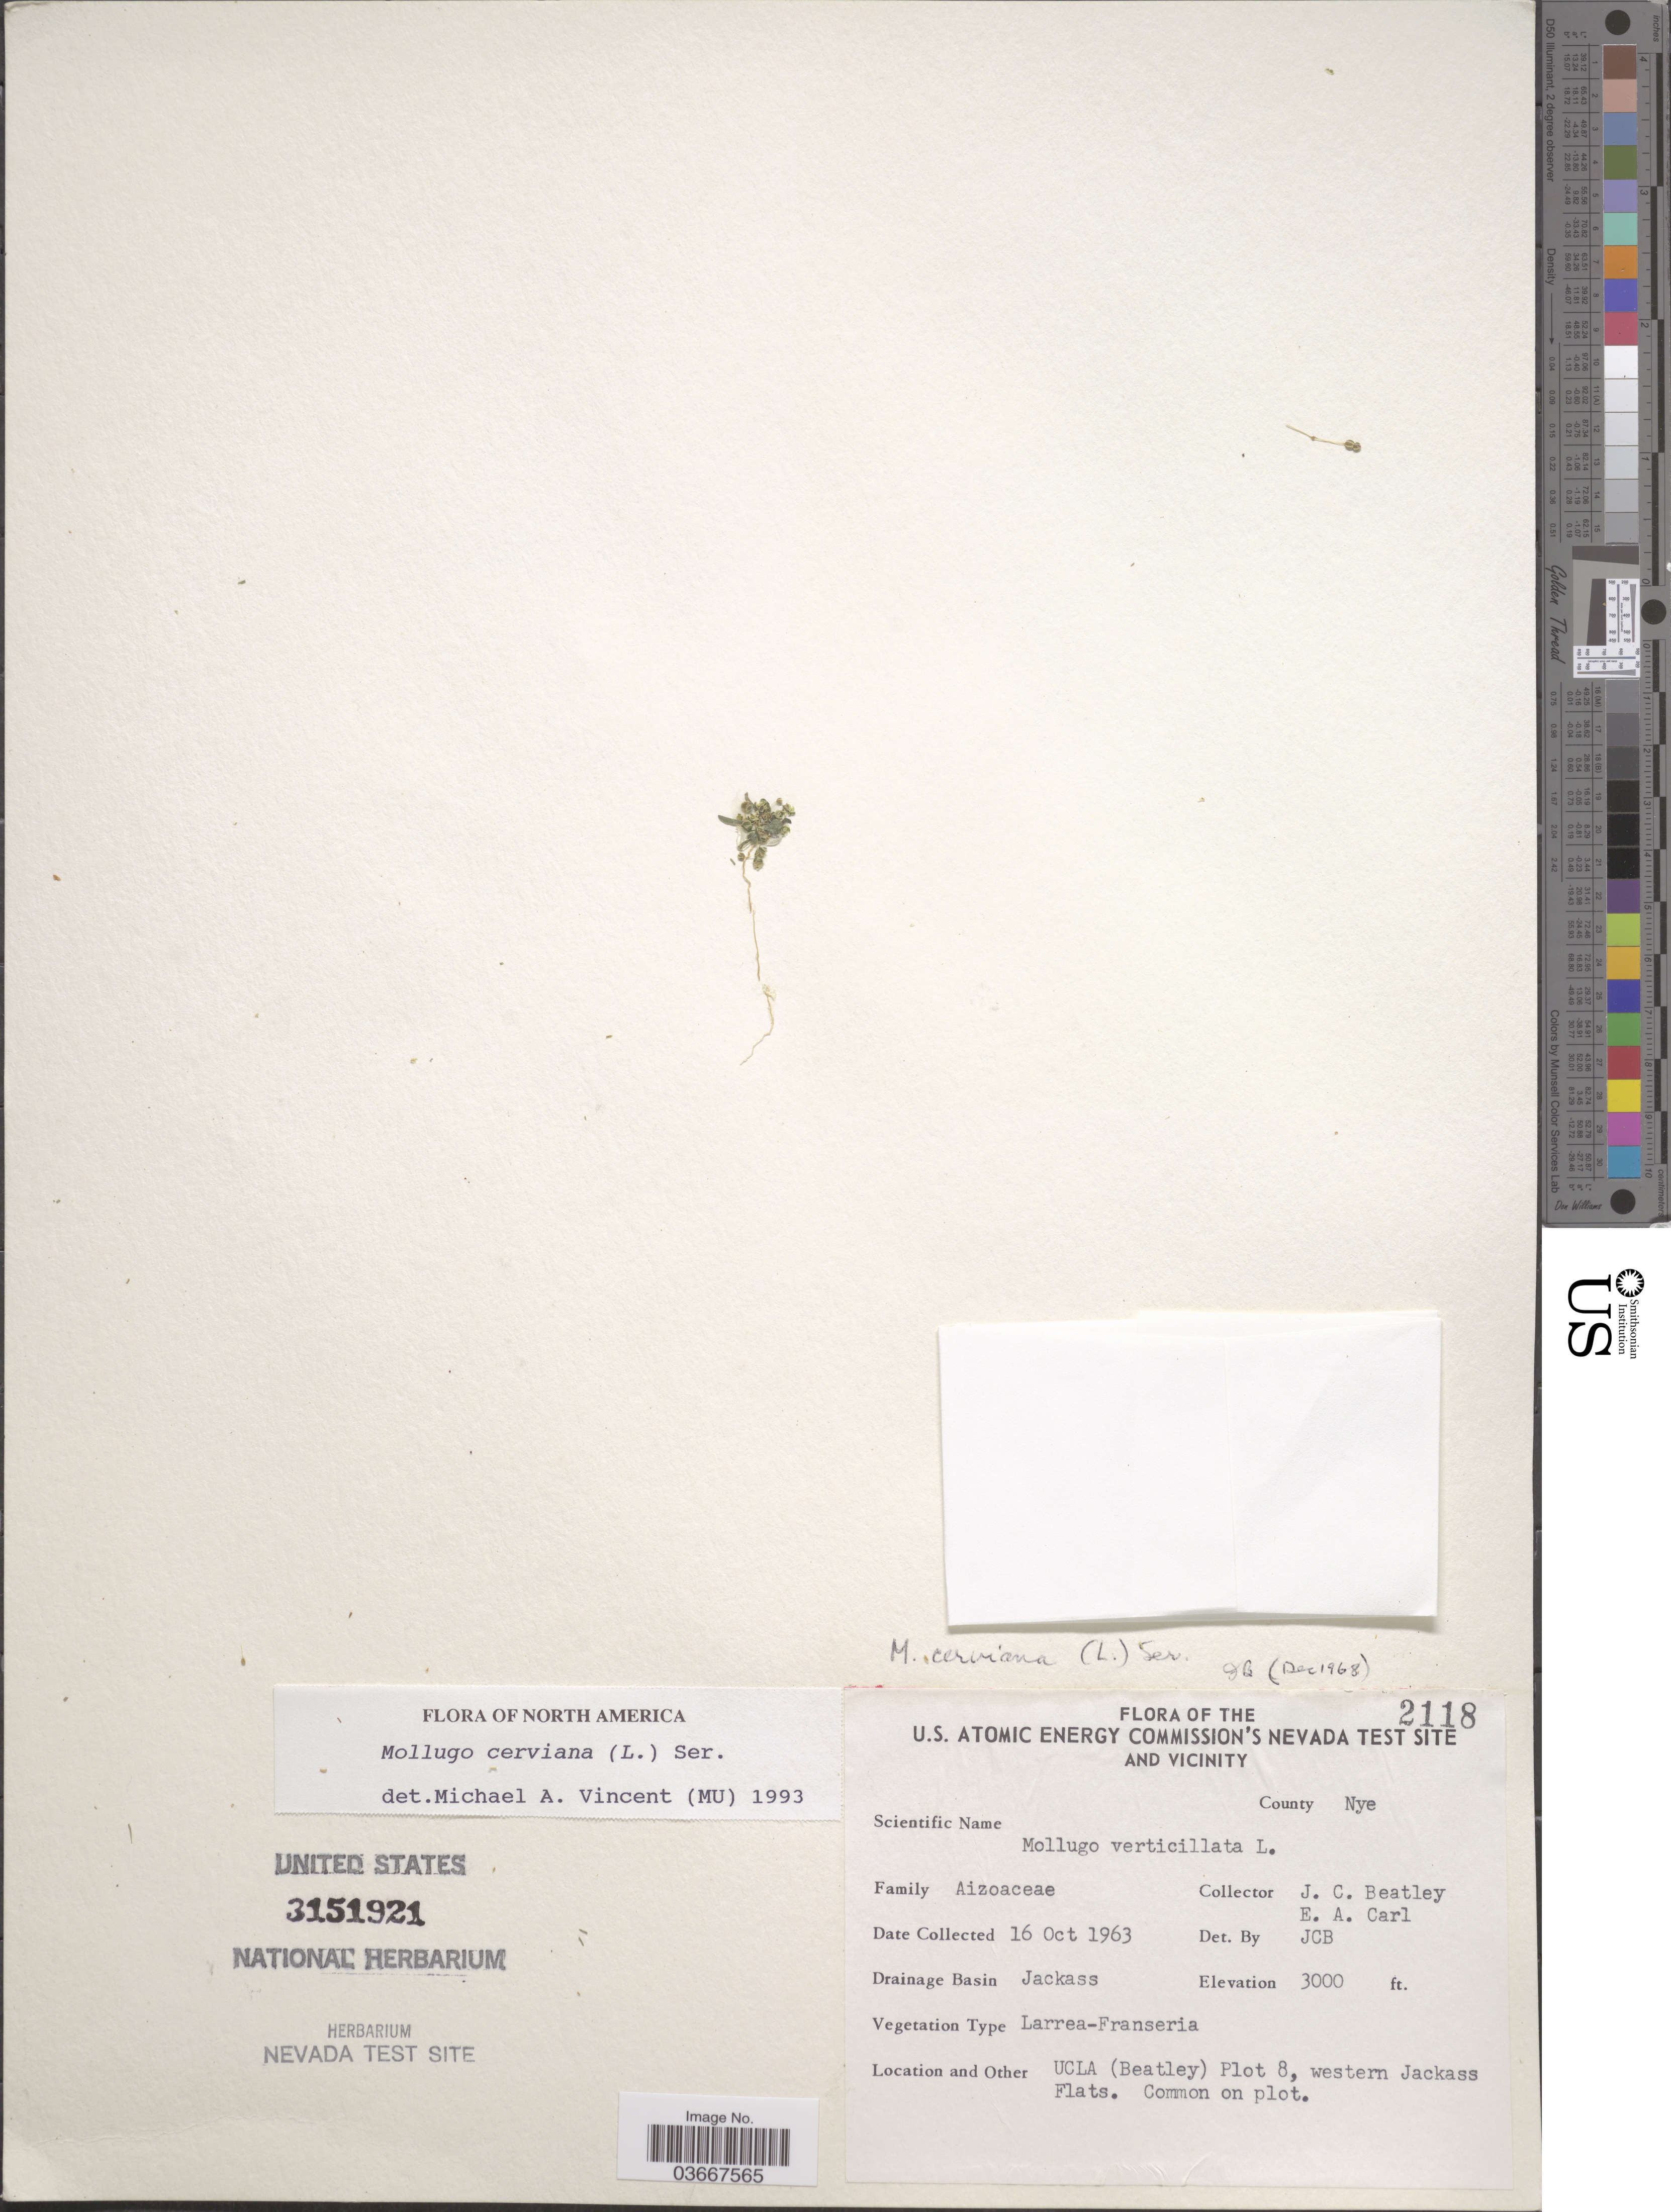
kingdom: Plantae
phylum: Tracheophyta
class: Magnoliopsida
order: Caryophyllales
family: Molluginaceae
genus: Hypertelis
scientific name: Hypertelis umbellata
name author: (Forssk.) Thulin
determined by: Strong, Mark T., (BOT), Smithsonian Institution - National Museum of Natural History (UNITED STATES)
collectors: J. C. Beatley & E. Carl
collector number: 2118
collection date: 1963-10-16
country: United States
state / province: Nevada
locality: U.S. Atomic Energy Commission's Nevada Test Site and vicinity. County Nye, Drainage Basin Jackass, UCLA (Beatley) Plot 8, western Jackass Flats.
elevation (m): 914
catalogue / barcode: US 3151921